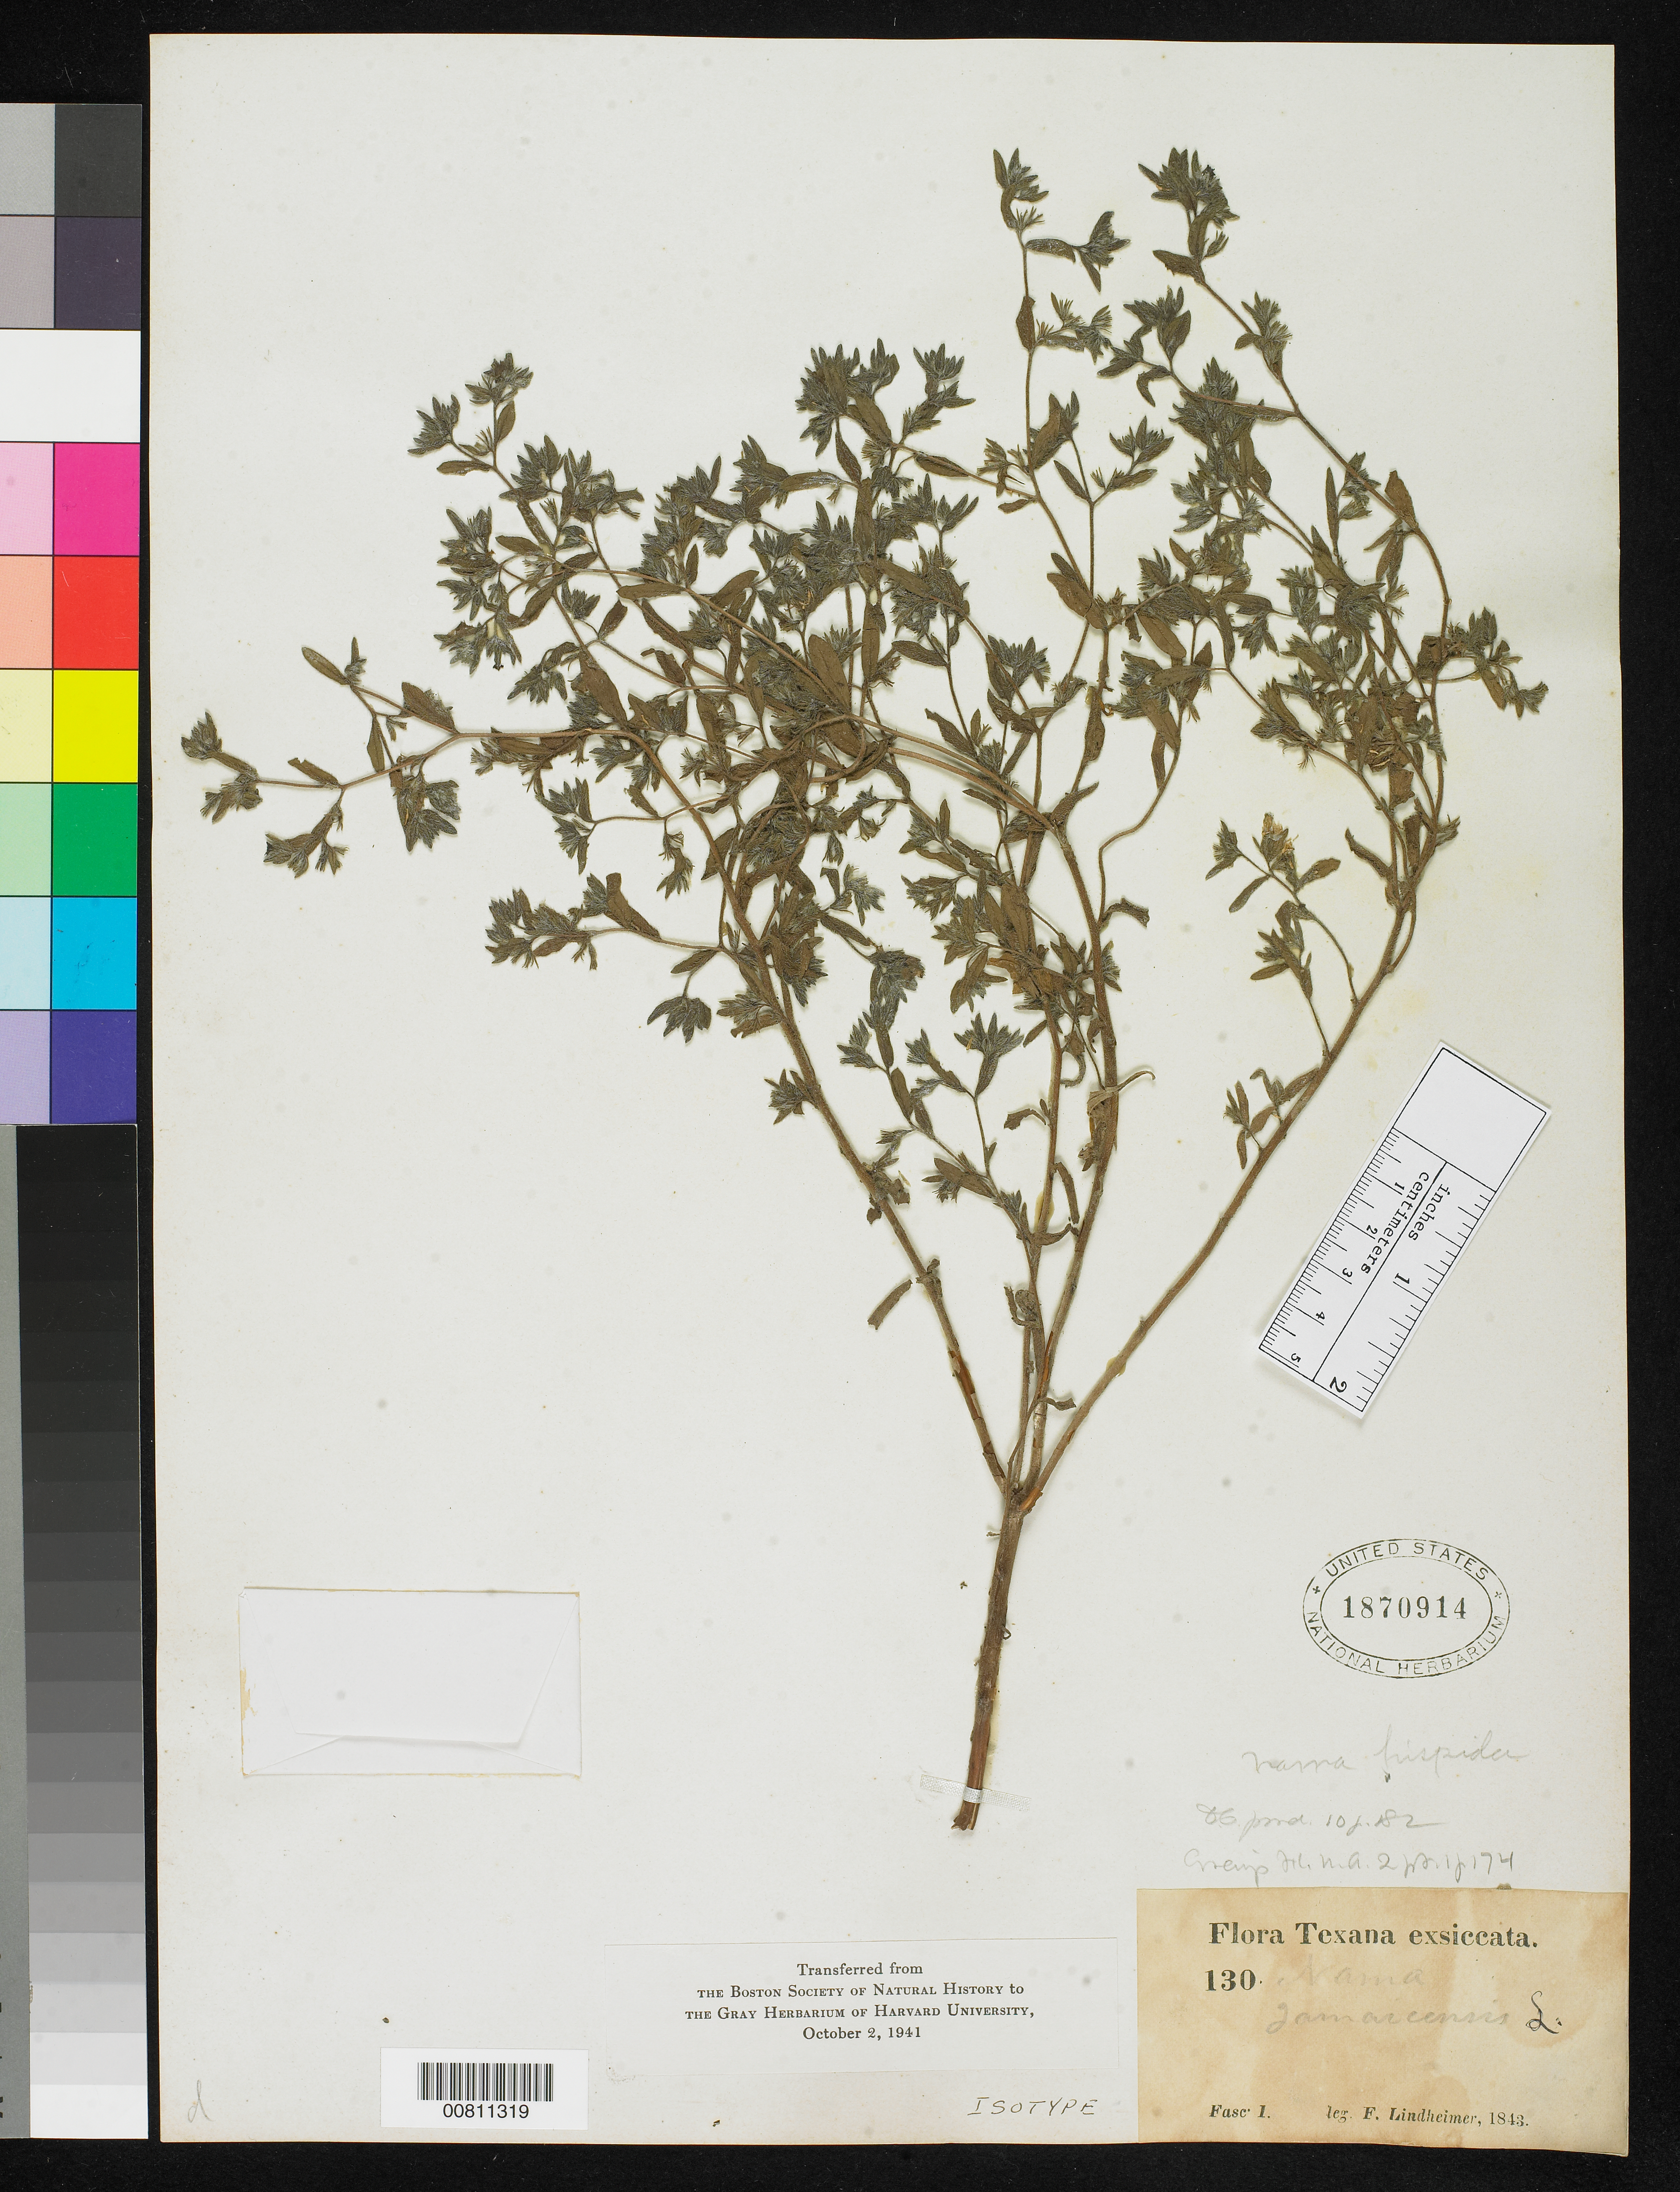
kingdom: Plantae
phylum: Tracheophyta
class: Magnoliopsida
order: Boraginales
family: Namaceae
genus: Nama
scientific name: Nama hispida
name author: A. Gray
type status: Isosyntype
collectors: F. J. Lindheimer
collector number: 130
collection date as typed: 1843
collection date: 1843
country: United States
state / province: Texas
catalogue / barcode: US 1870914